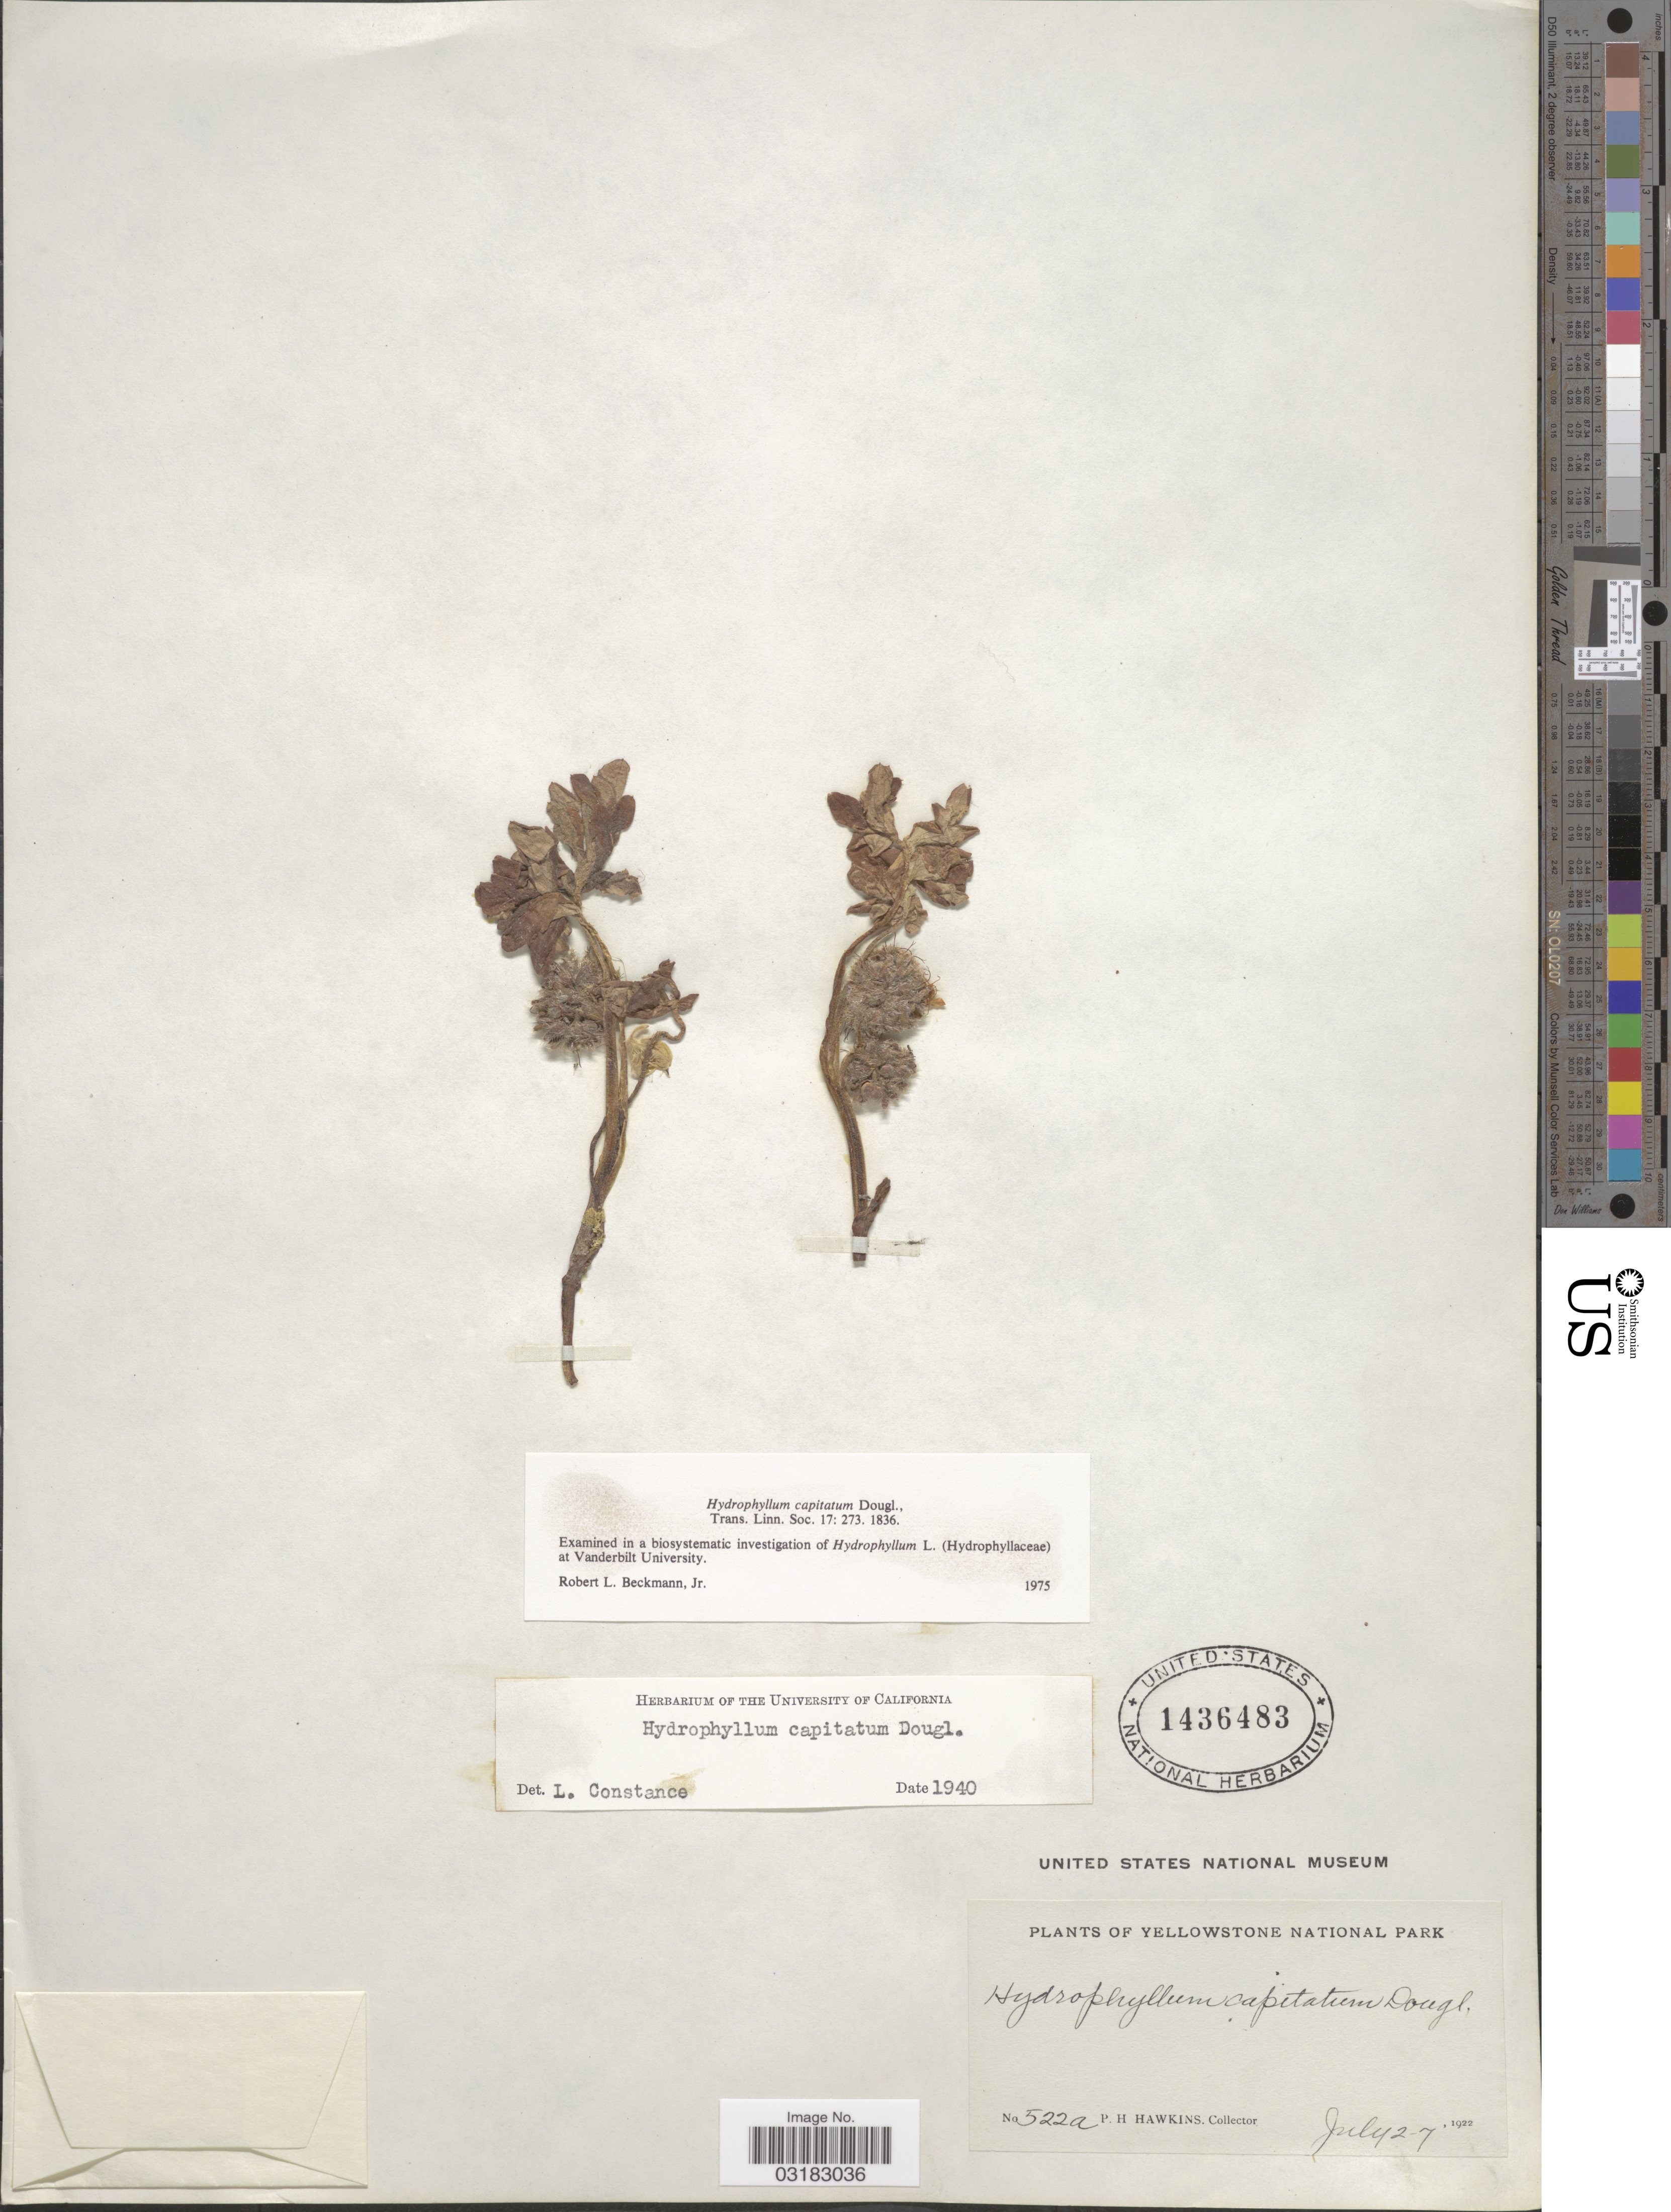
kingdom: Plantae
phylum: Tracheophyta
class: Magnoliopsida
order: Boraginales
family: Hydrophyllaceae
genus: Hydrophyllum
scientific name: Hydrophyllum capitatum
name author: Douglas ex Benth.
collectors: P. Hawkins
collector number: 522a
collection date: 1922-07-02/1922-07-07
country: United States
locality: Yellowstone National Park.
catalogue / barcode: US 1436483